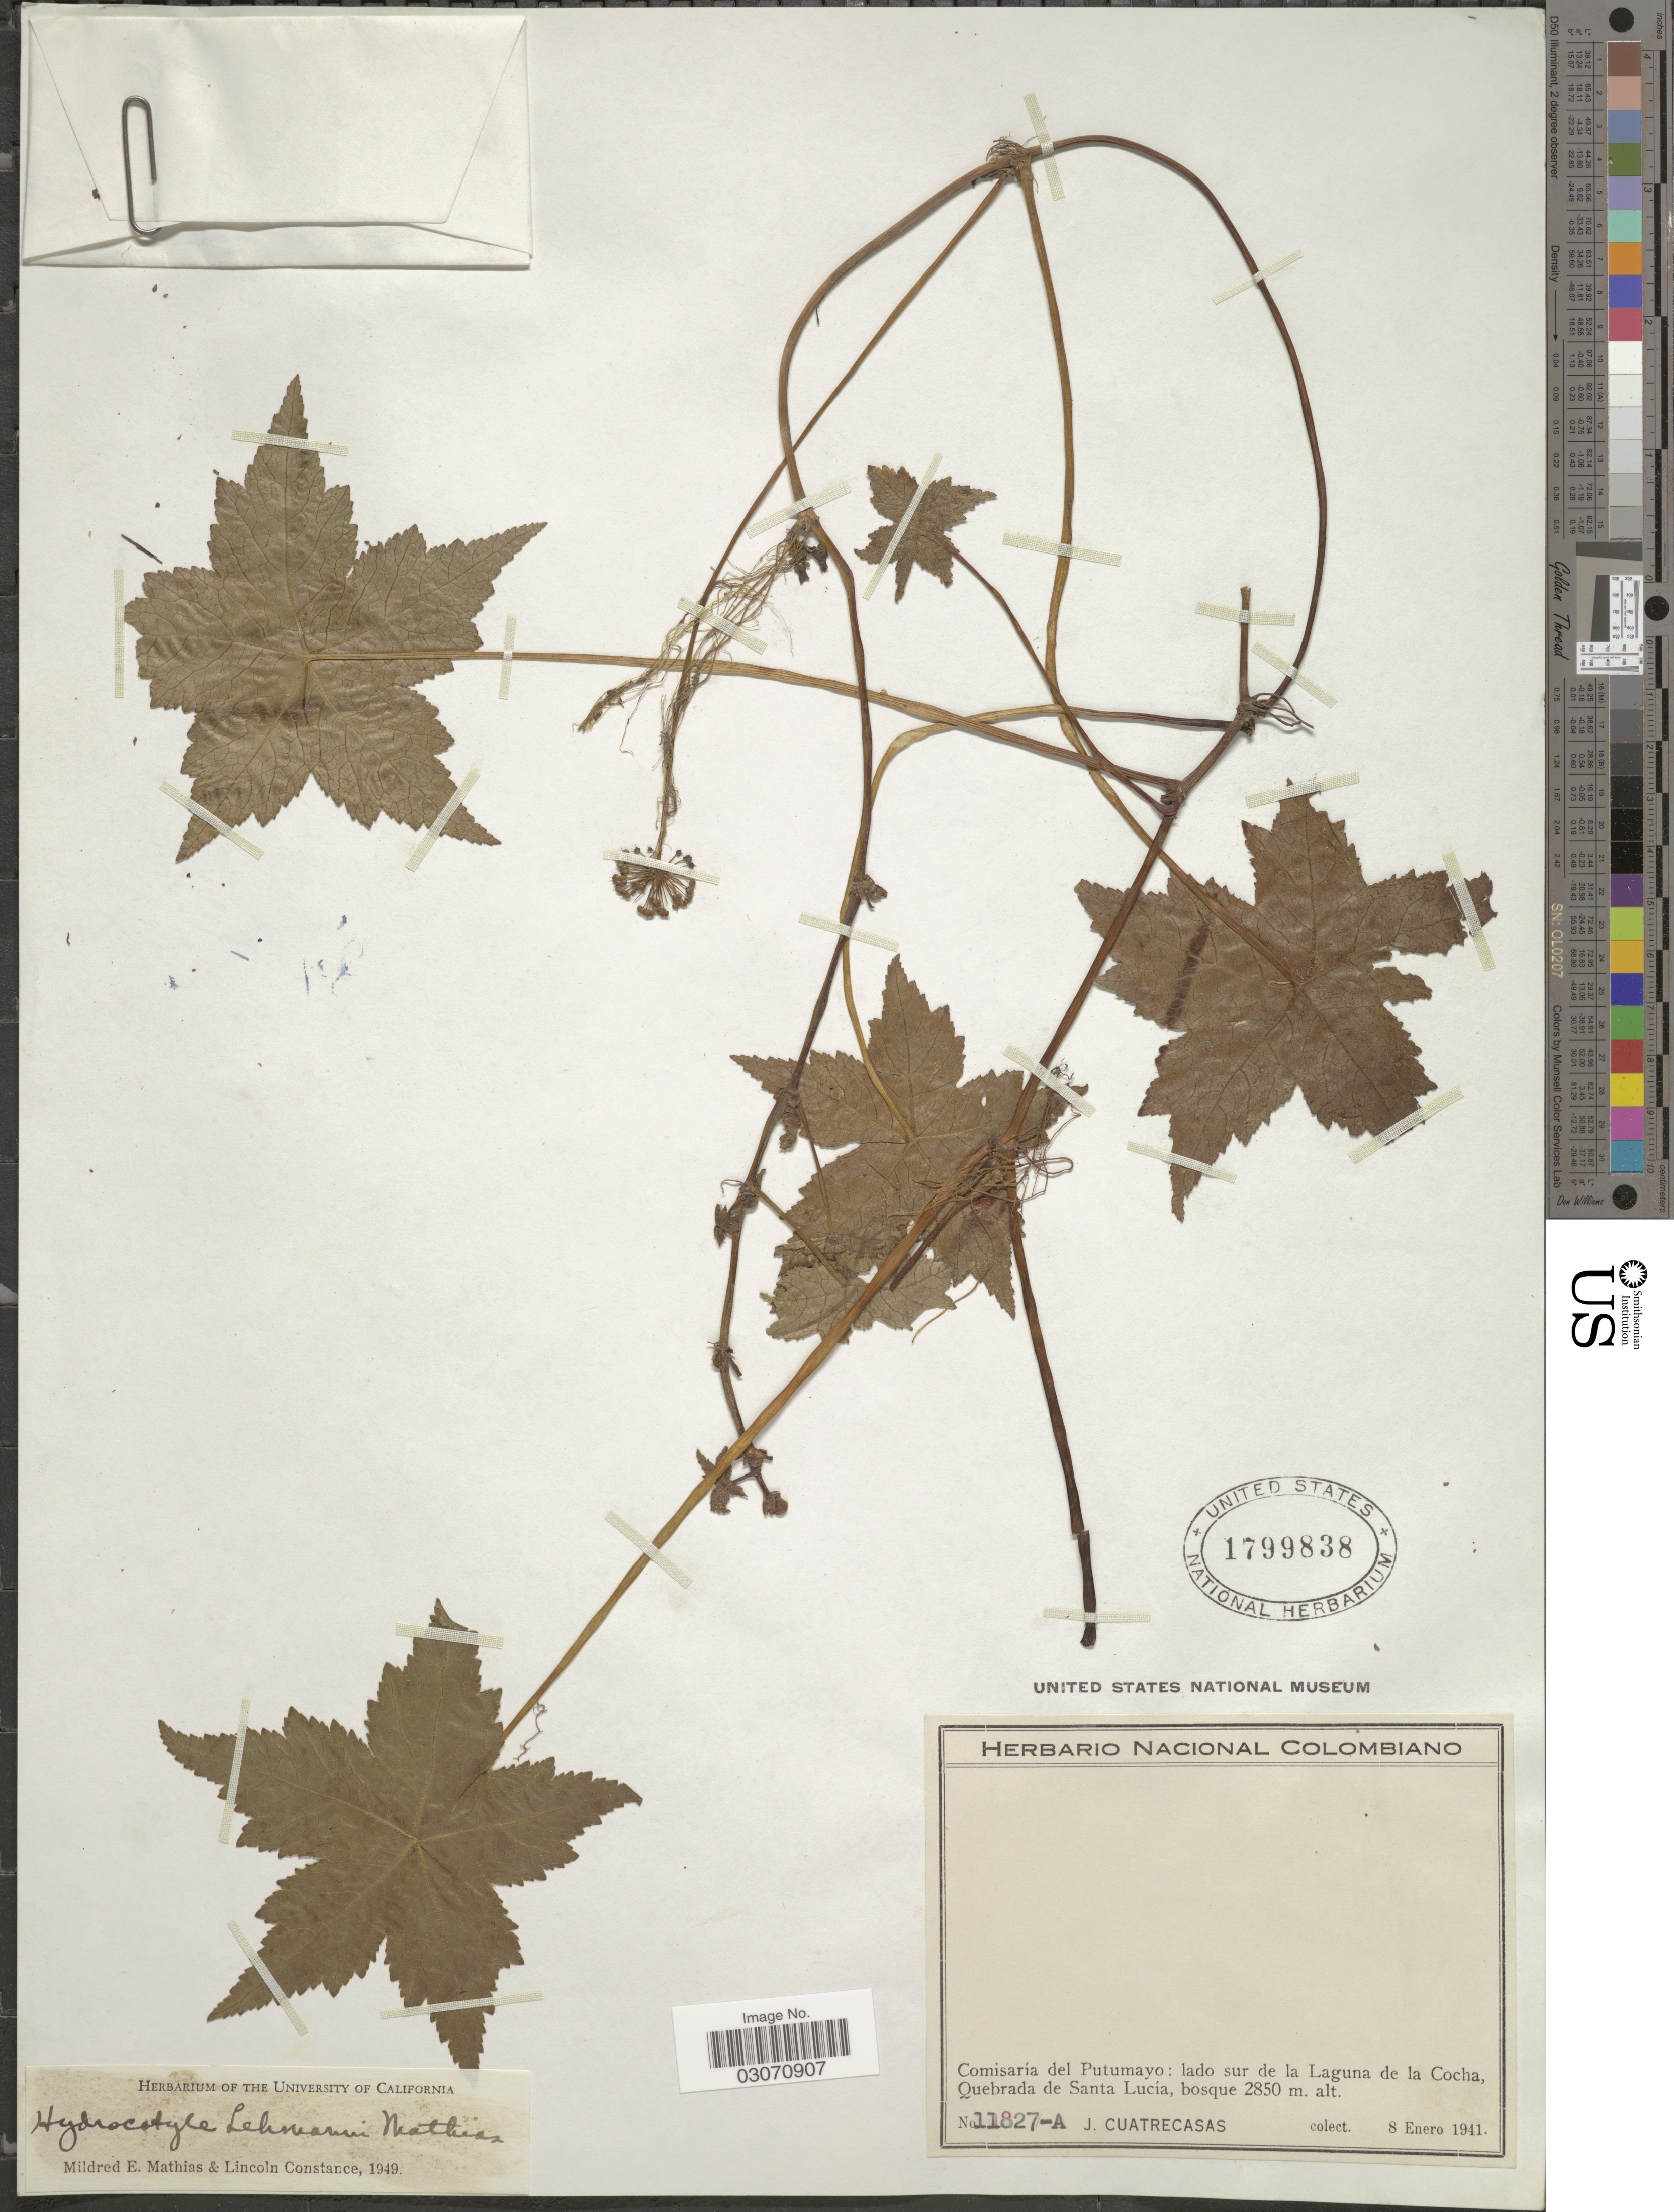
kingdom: Plantae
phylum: Tracheophyta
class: Magnoliopsida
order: Apiales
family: Araliaceae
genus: Hydrocotyle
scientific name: Hydrocotyle lehmannii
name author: Mathias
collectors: J. Cuatrecasas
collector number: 11827-A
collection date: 1941-01-08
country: Colombia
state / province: Putumayo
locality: Comisaría del Putumayo: lado sur de la Laguna de la Cocha, Quebrada de Santa Lucía.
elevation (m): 2850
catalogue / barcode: US 1799838